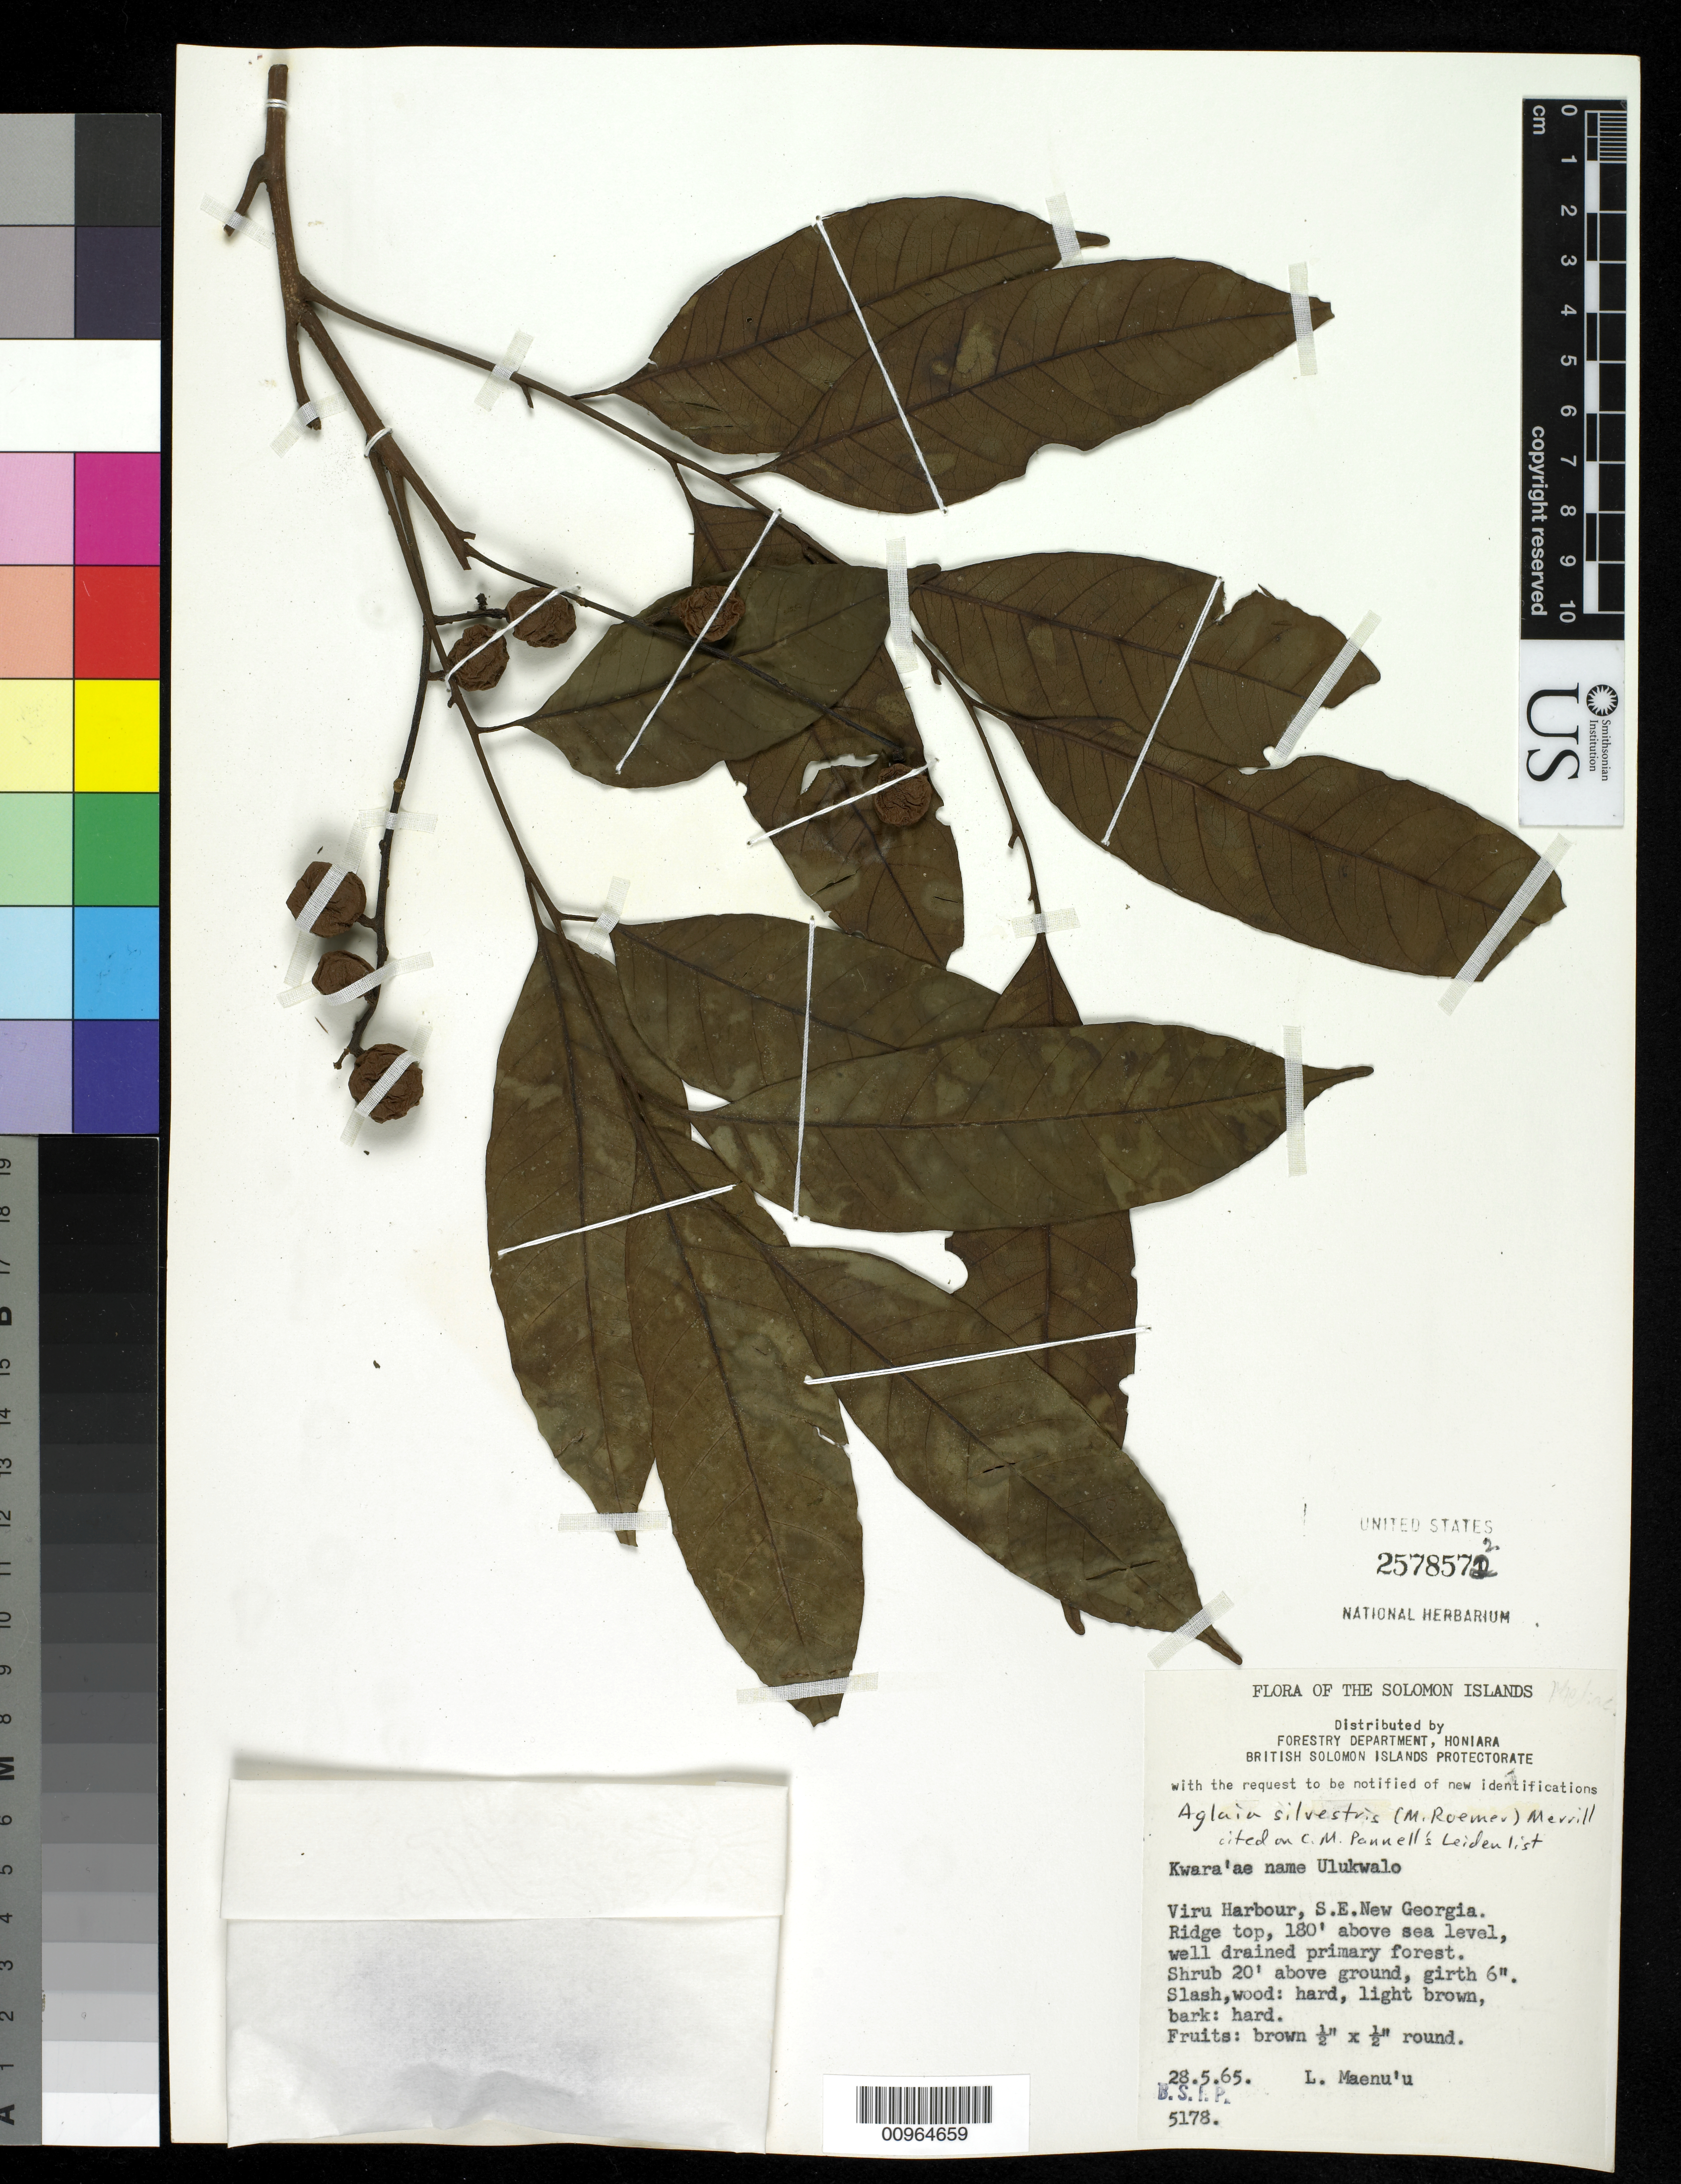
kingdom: Plantae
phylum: Tracheophyta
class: Magnoliopsida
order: Sapindales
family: Meliaceae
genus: Aglaia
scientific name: Aglaia silvestris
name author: (M. Roem.) Merr.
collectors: L. Maenu'u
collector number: BSIP 5178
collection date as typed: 28 May 1965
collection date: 1965-05-28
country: Solomon Islands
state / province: Western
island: New Georgia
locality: Viru Harbour, SE New Georgia. Ridge top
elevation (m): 55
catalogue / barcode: US 2578572